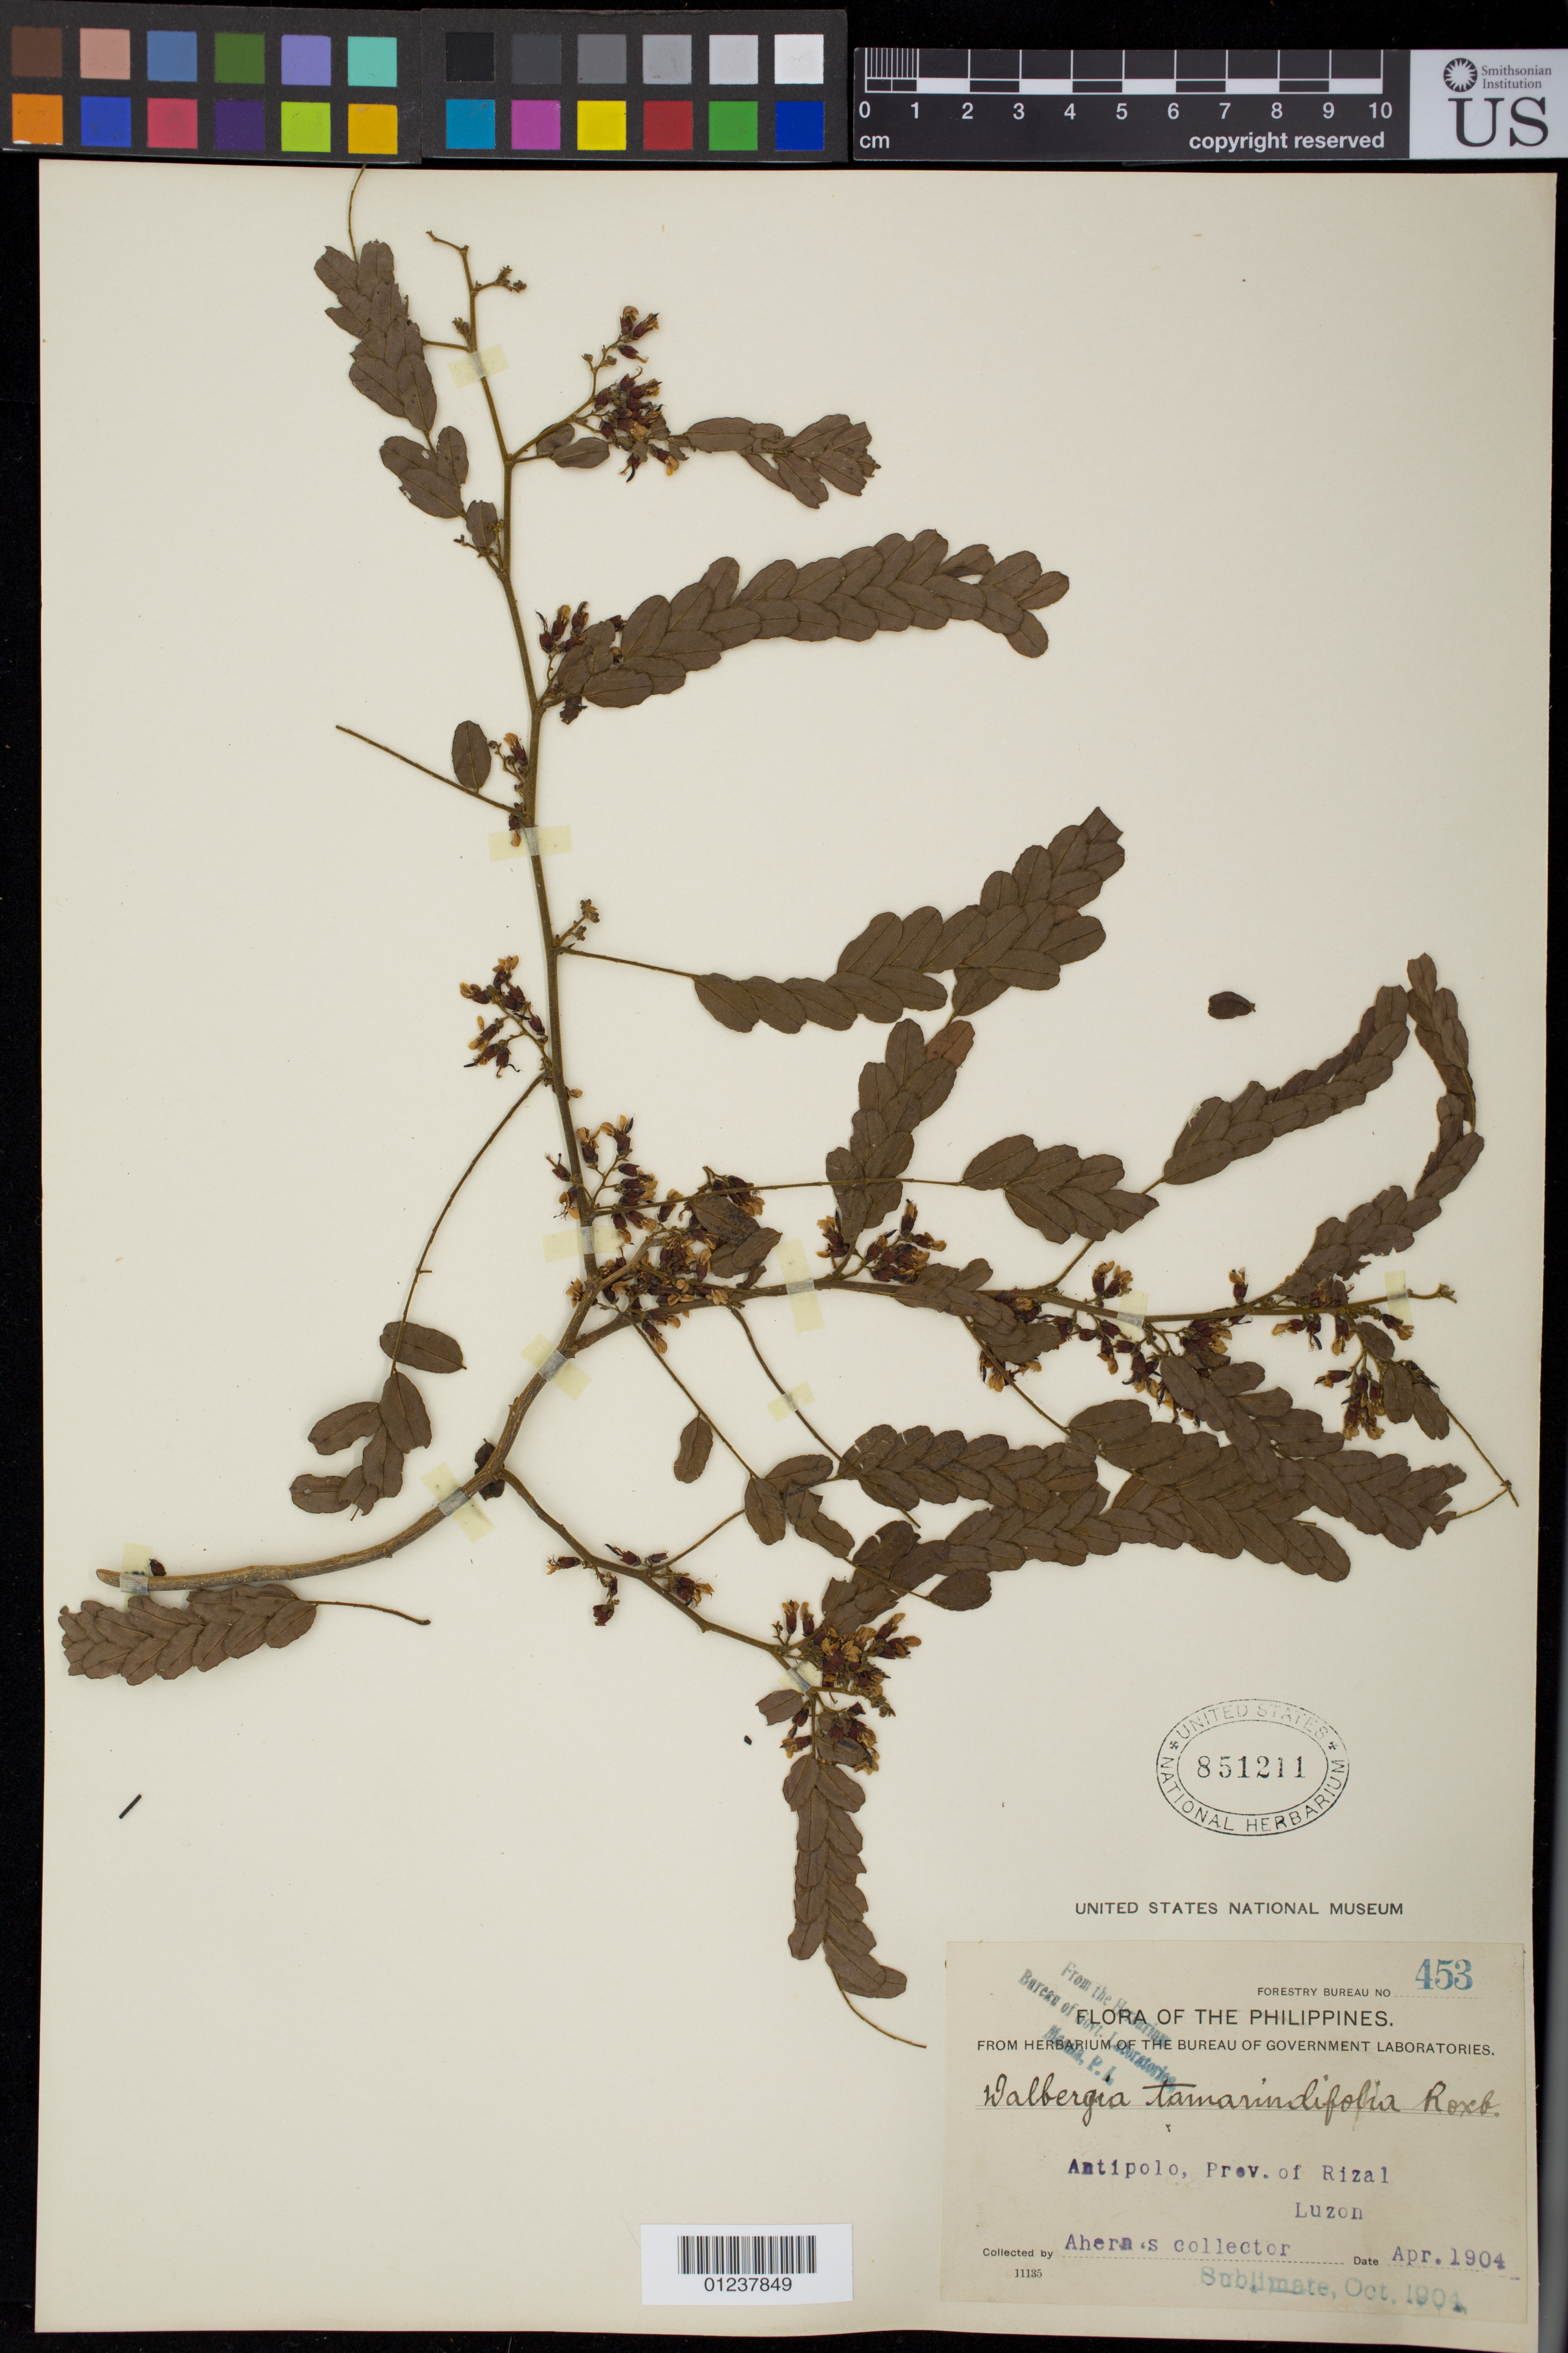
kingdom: Plantae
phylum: Tracheophyta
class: Magnoliopsida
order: Fabales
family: Fabaceae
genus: Dalbergia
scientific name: Dalbergia pinnata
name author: (Lour.) Prain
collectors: Ahern's collector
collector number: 453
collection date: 1904-04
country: Philippines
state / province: Calabarzon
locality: Antipolo, Prov. of Rizal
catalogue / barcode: US 851211